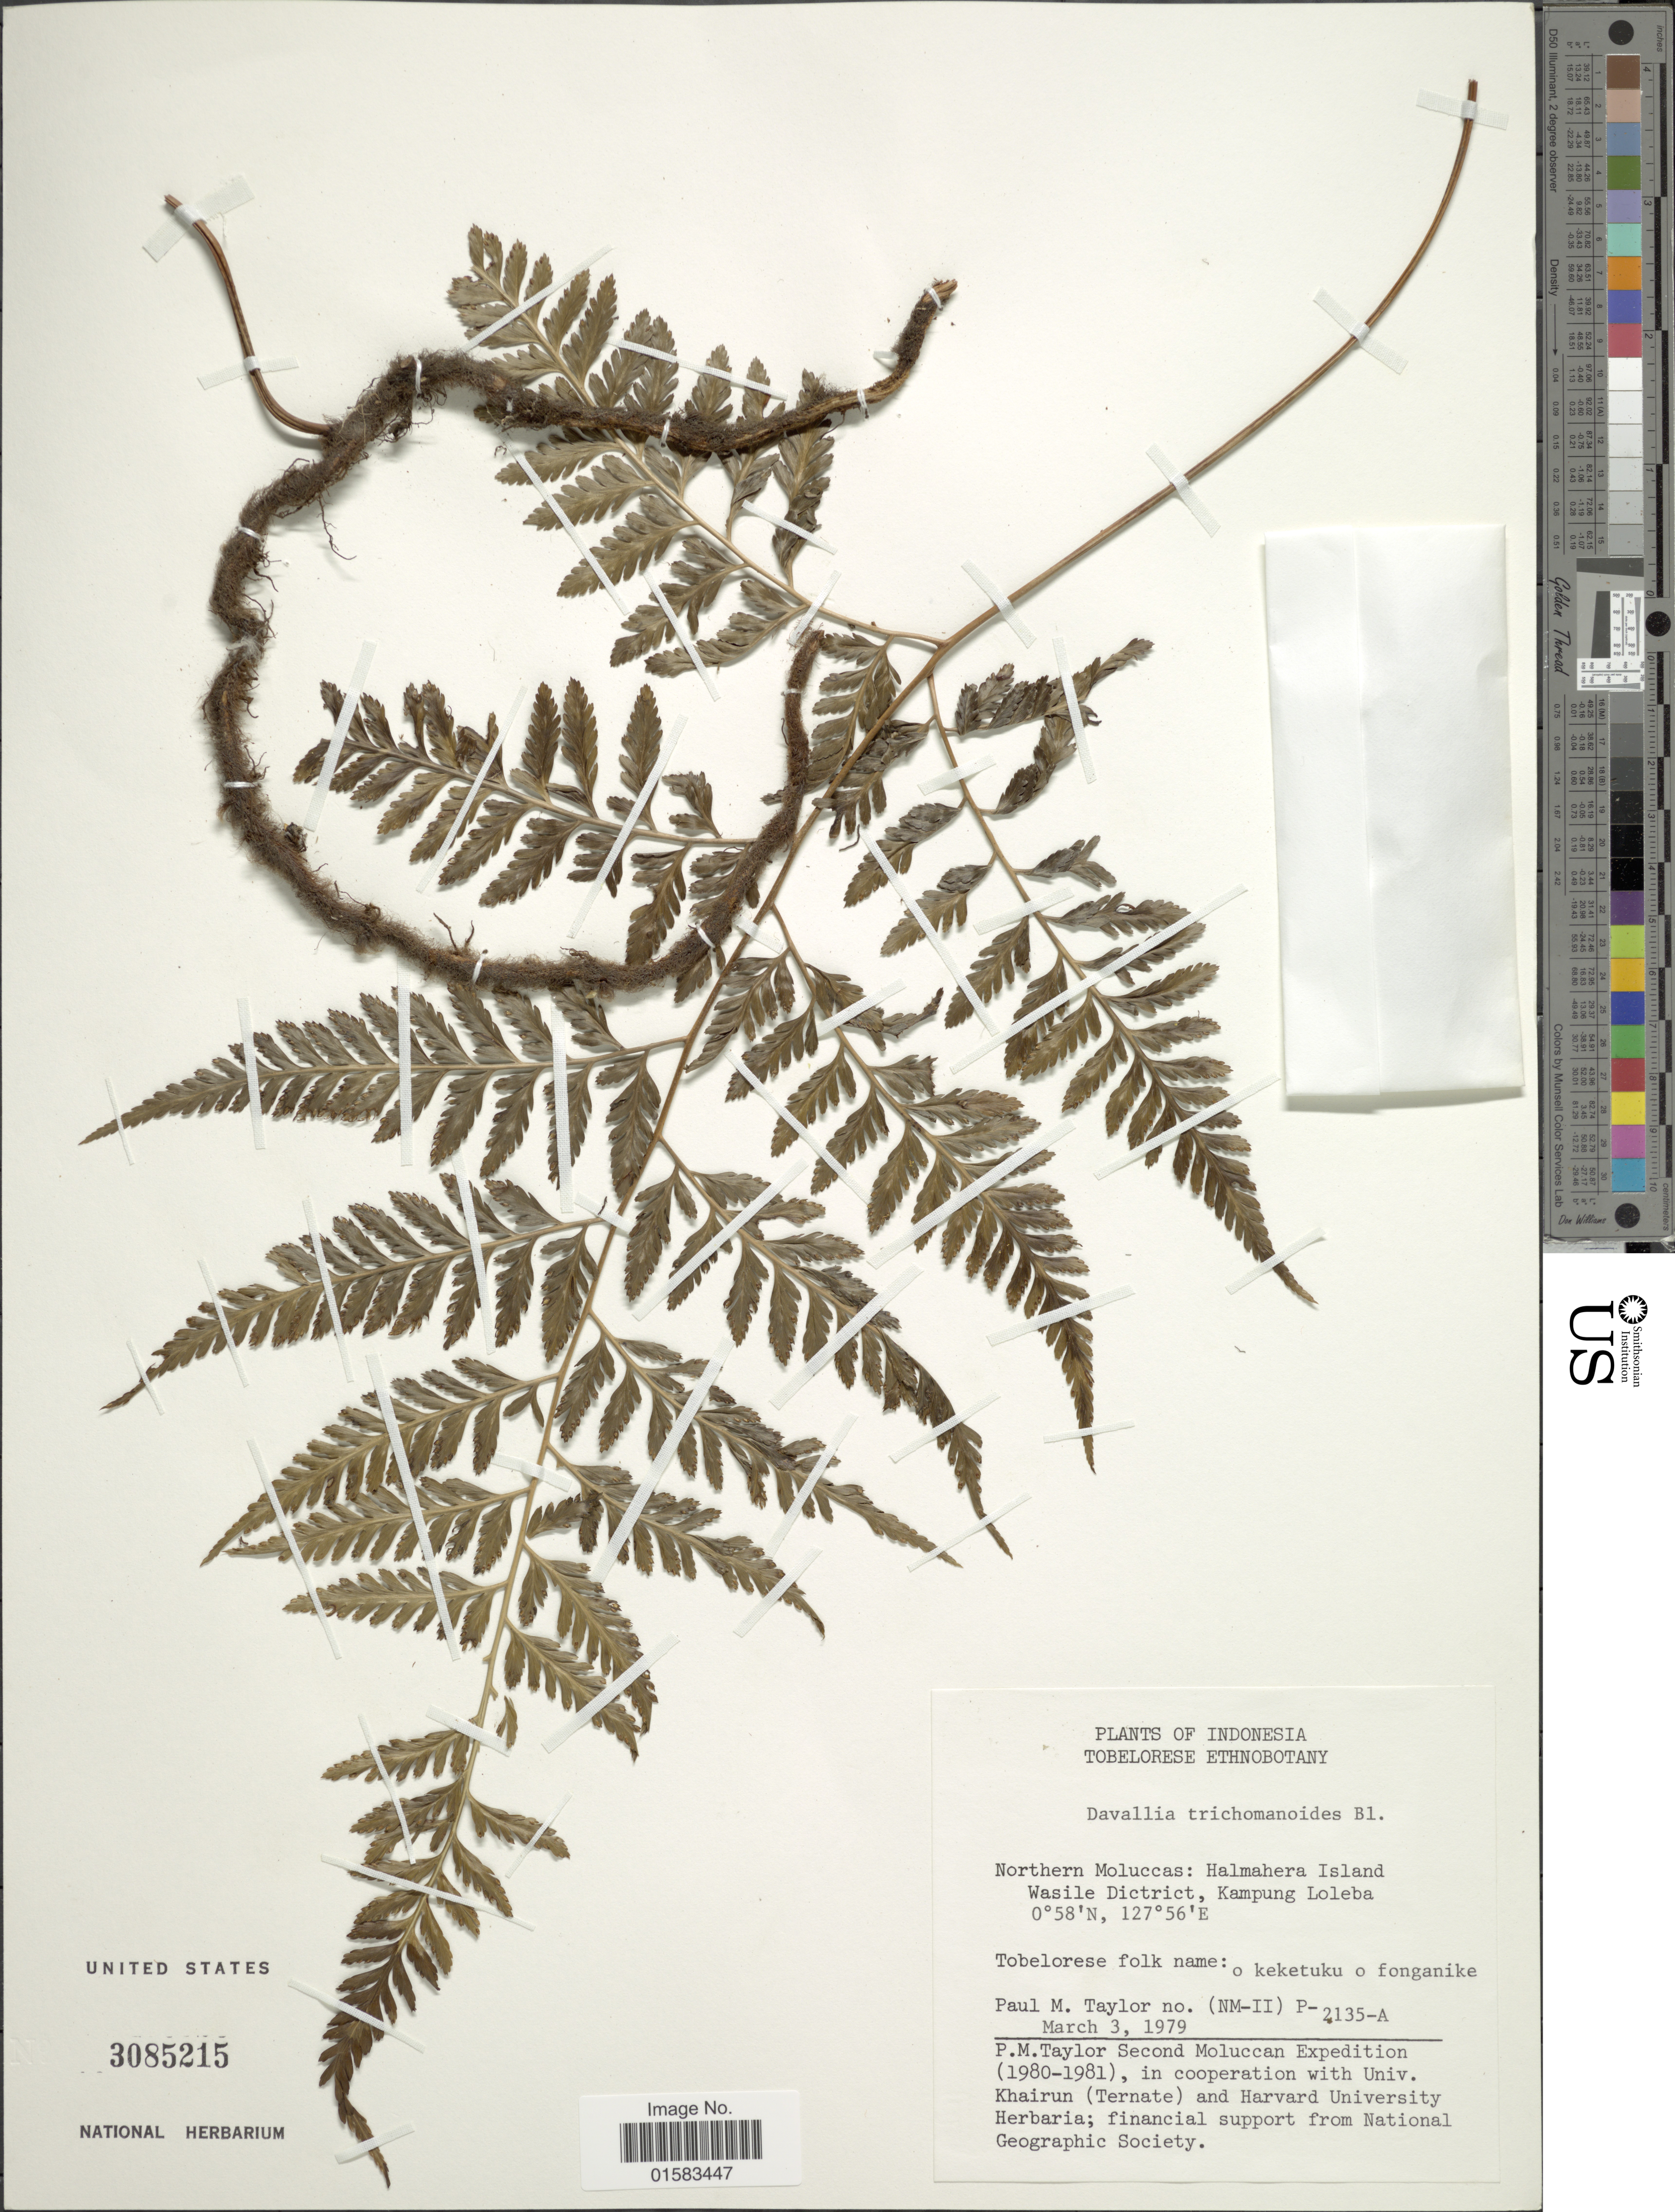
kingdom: Plantae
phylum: Tracheophyta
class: Polypodiopsida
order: Polypodiales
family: Davalliaceae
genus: Davallia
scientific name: Davallia trichomanoides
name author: Blume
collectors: P. M. Taylor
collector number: (NM-II) P-2135-A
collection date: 1979-03-03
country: Indonesia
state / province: Maluku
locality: Northern Moluccas: Halmahera Island, Wasile District, Kampung Loleba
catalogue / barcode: US 3085215